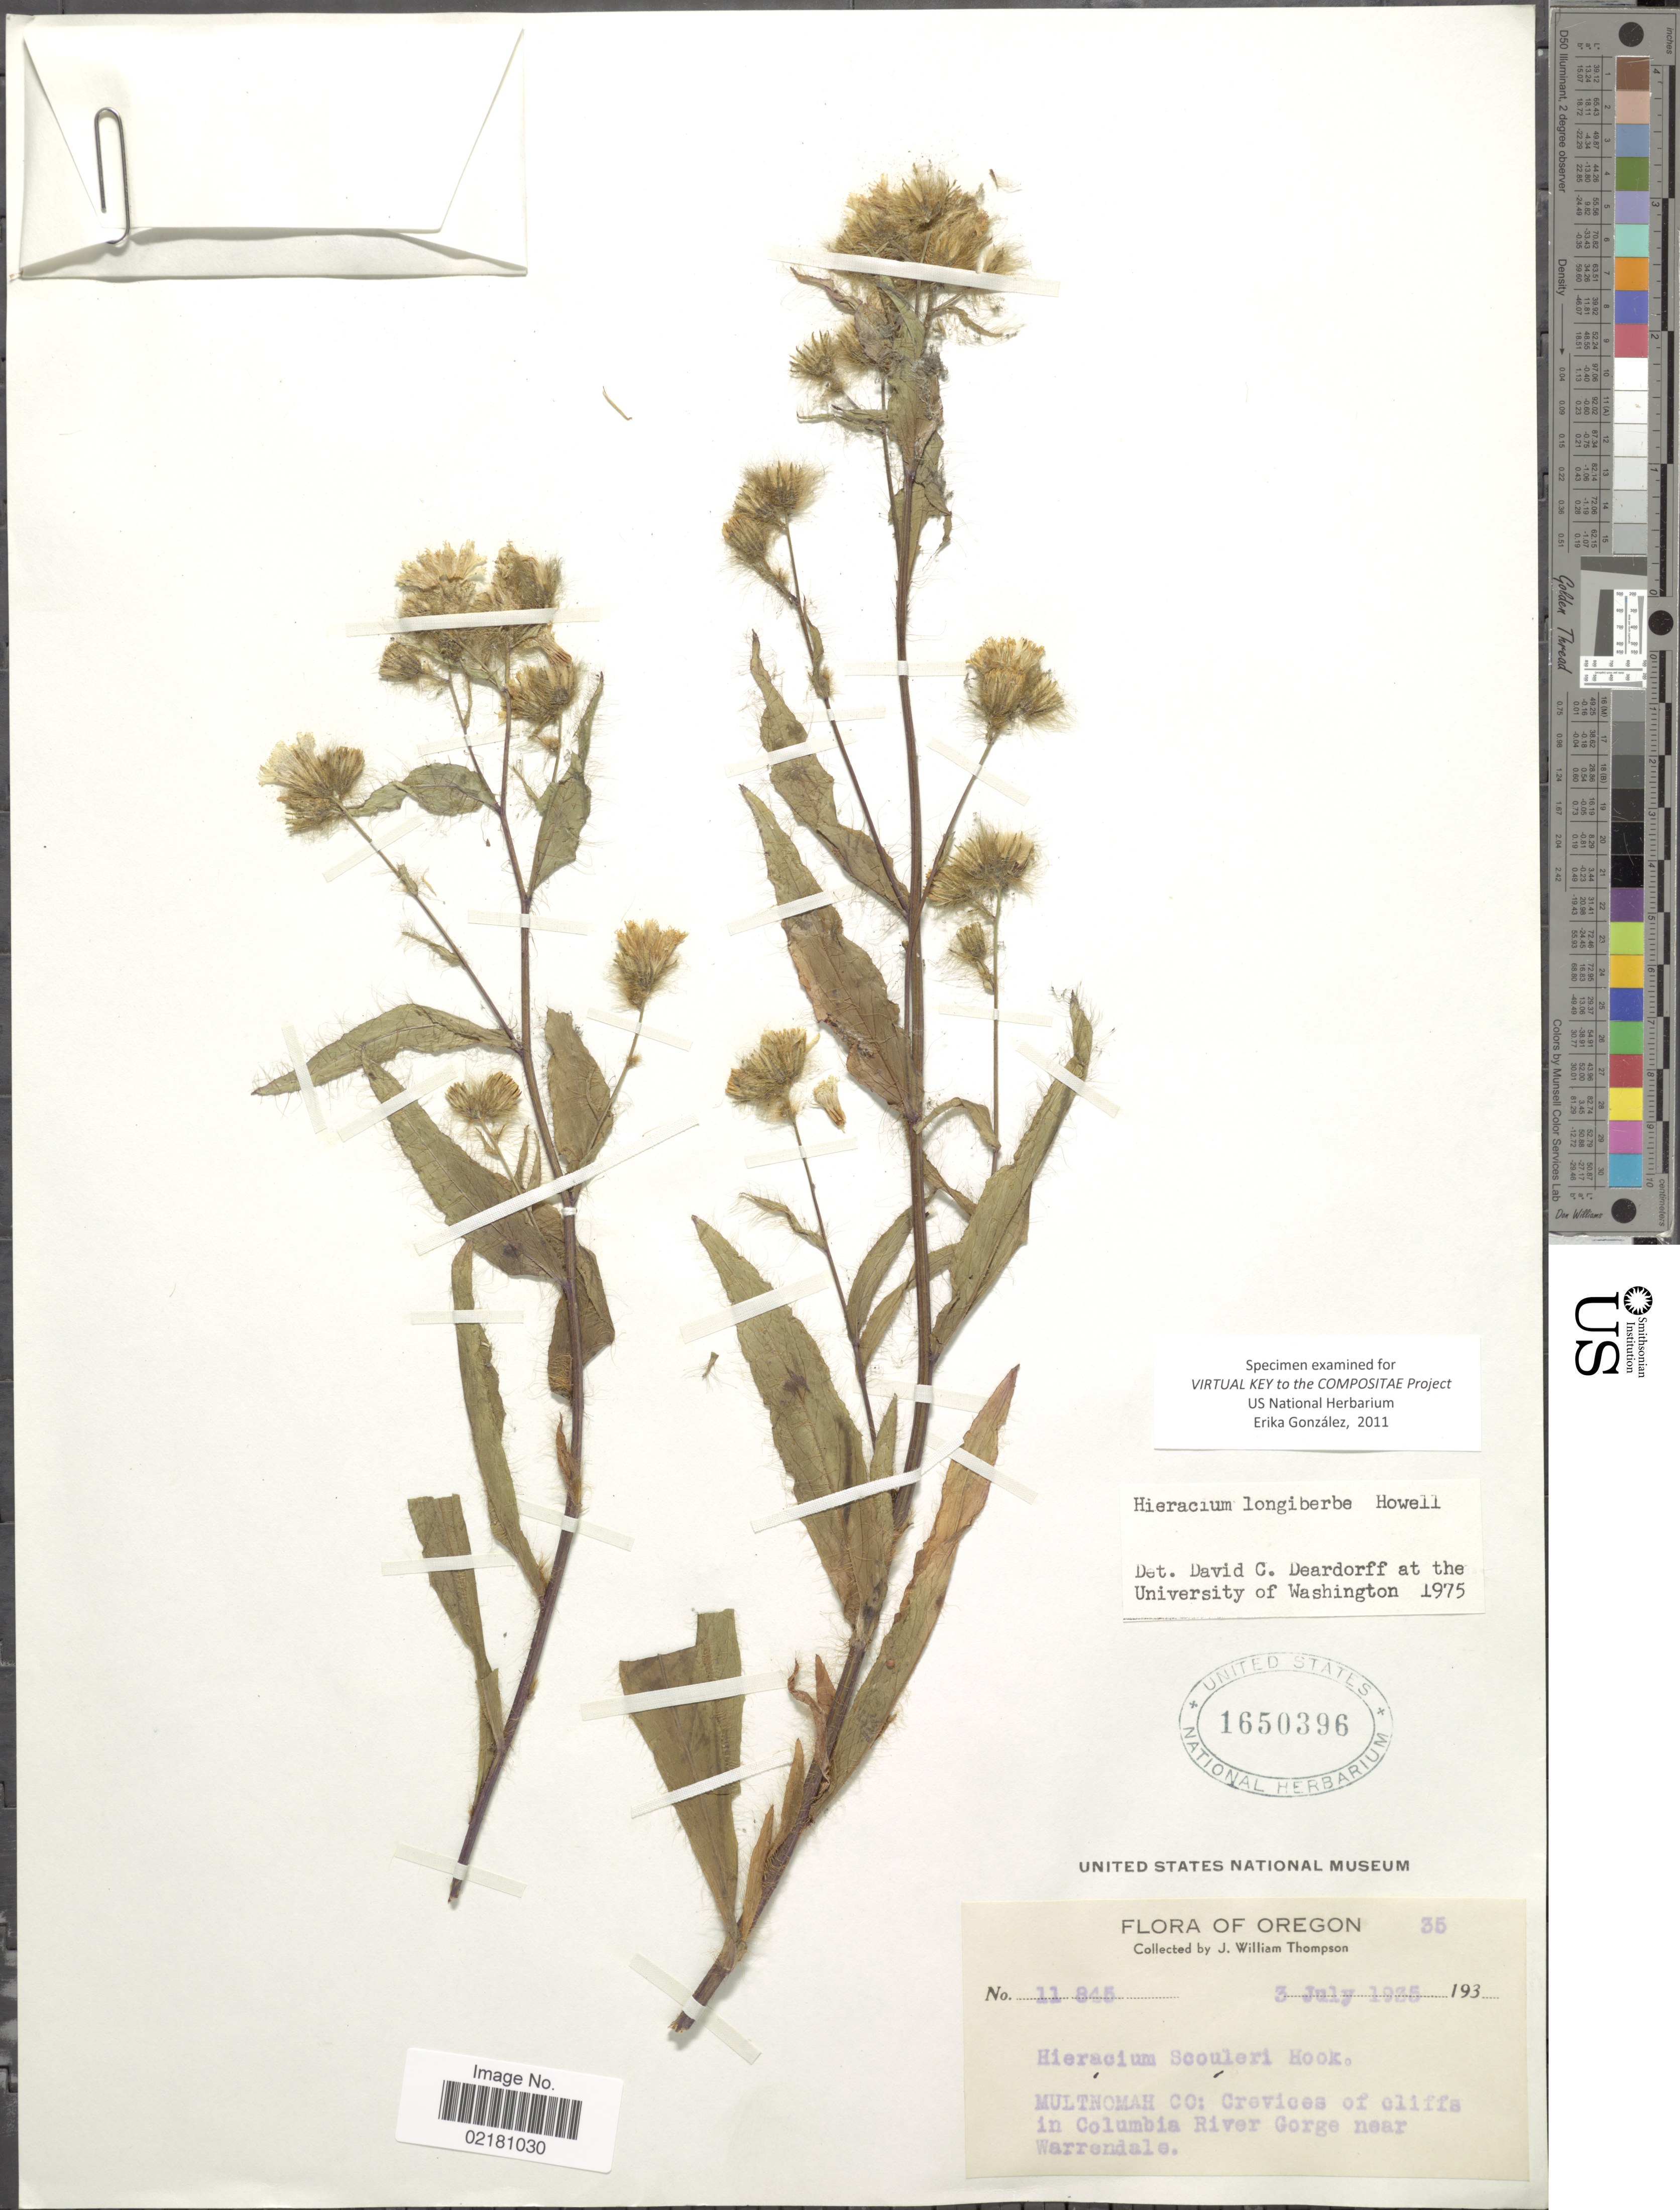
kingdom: Plantae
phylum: Tracheophyta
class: Magnoliopsida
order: Asterales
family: Asteraceae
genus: Hieracium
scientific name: Hieracium longiberbe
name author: Howell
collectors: J. W. Thompson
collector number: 11845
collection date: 1935-07-03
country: United States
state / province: Oregon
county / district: Multnomah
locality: Multnomah Co: crevices of cliffs in Columbia River Gorge near Warrendale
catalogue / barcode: US 1650396